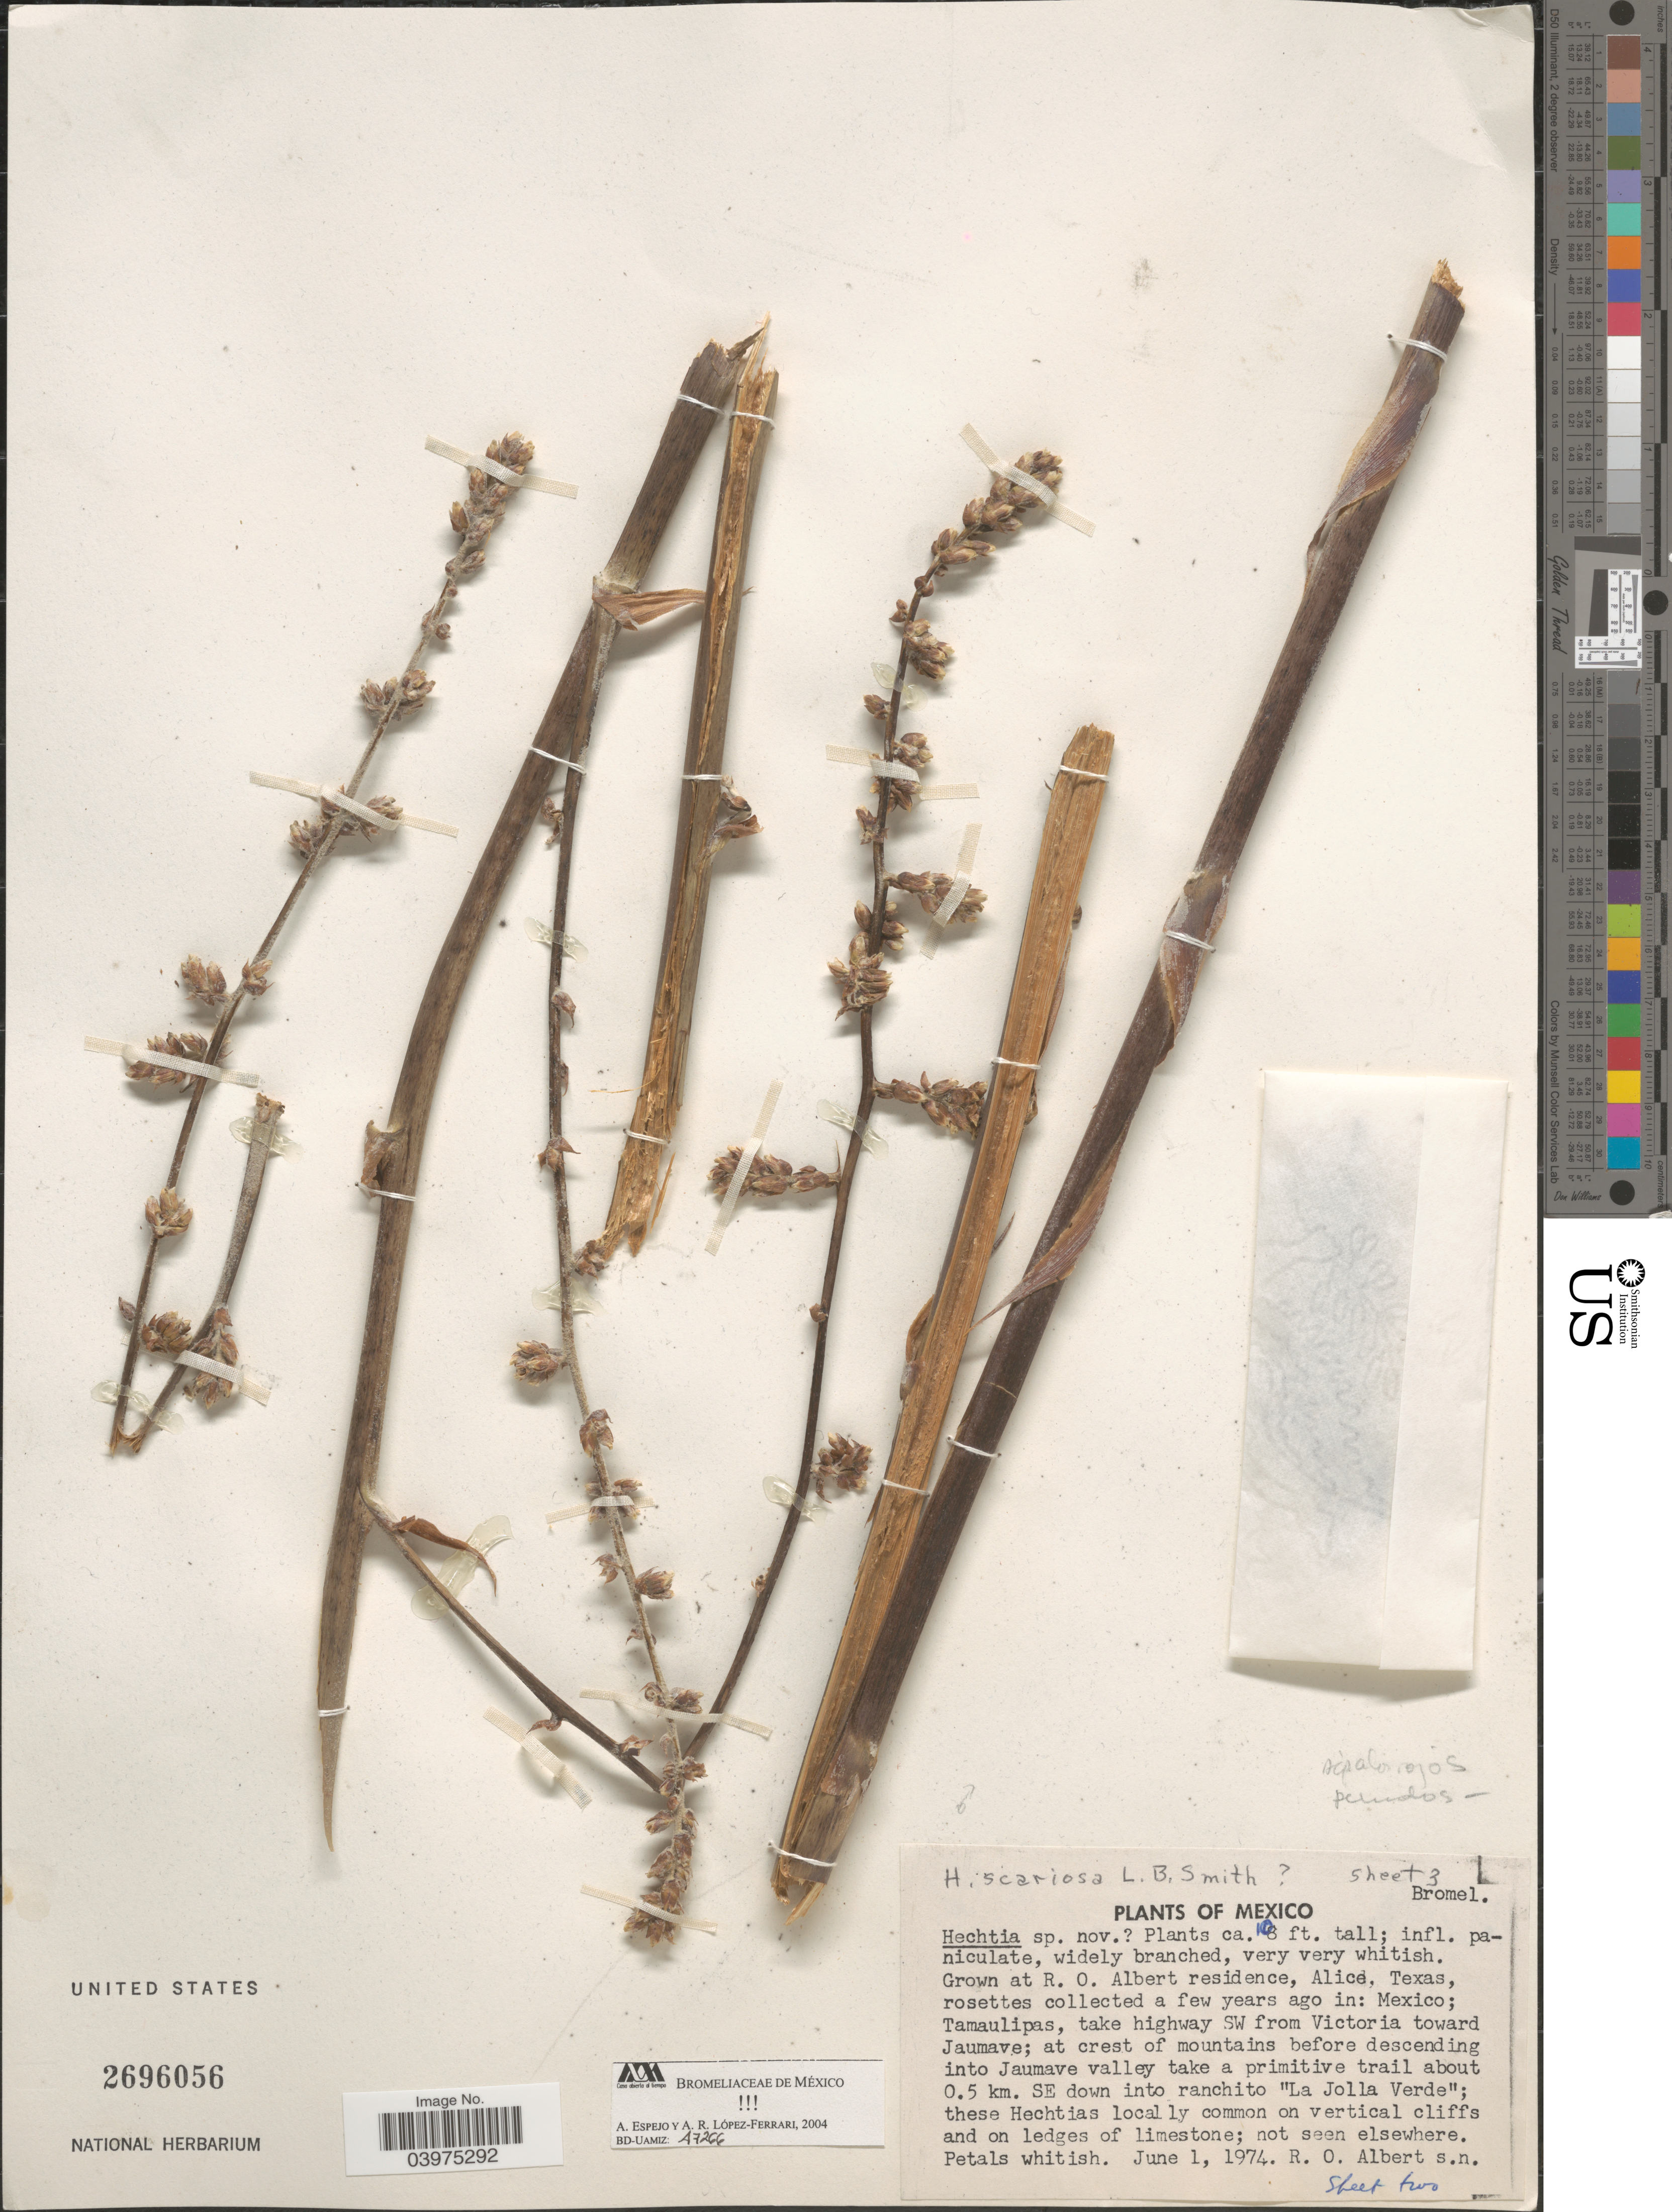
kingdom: Plantae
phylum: Tracheophyta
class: Liliopsida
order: Poales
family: Bromeliaceae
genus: Hechtia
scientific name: Hechtia scariosa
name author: L.B. Sm.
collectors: R. O. Albert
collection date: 1974-06-01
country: United States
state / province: Texas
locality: Grown at R. O. Albert residence, Alice.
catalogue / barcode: US 2696056